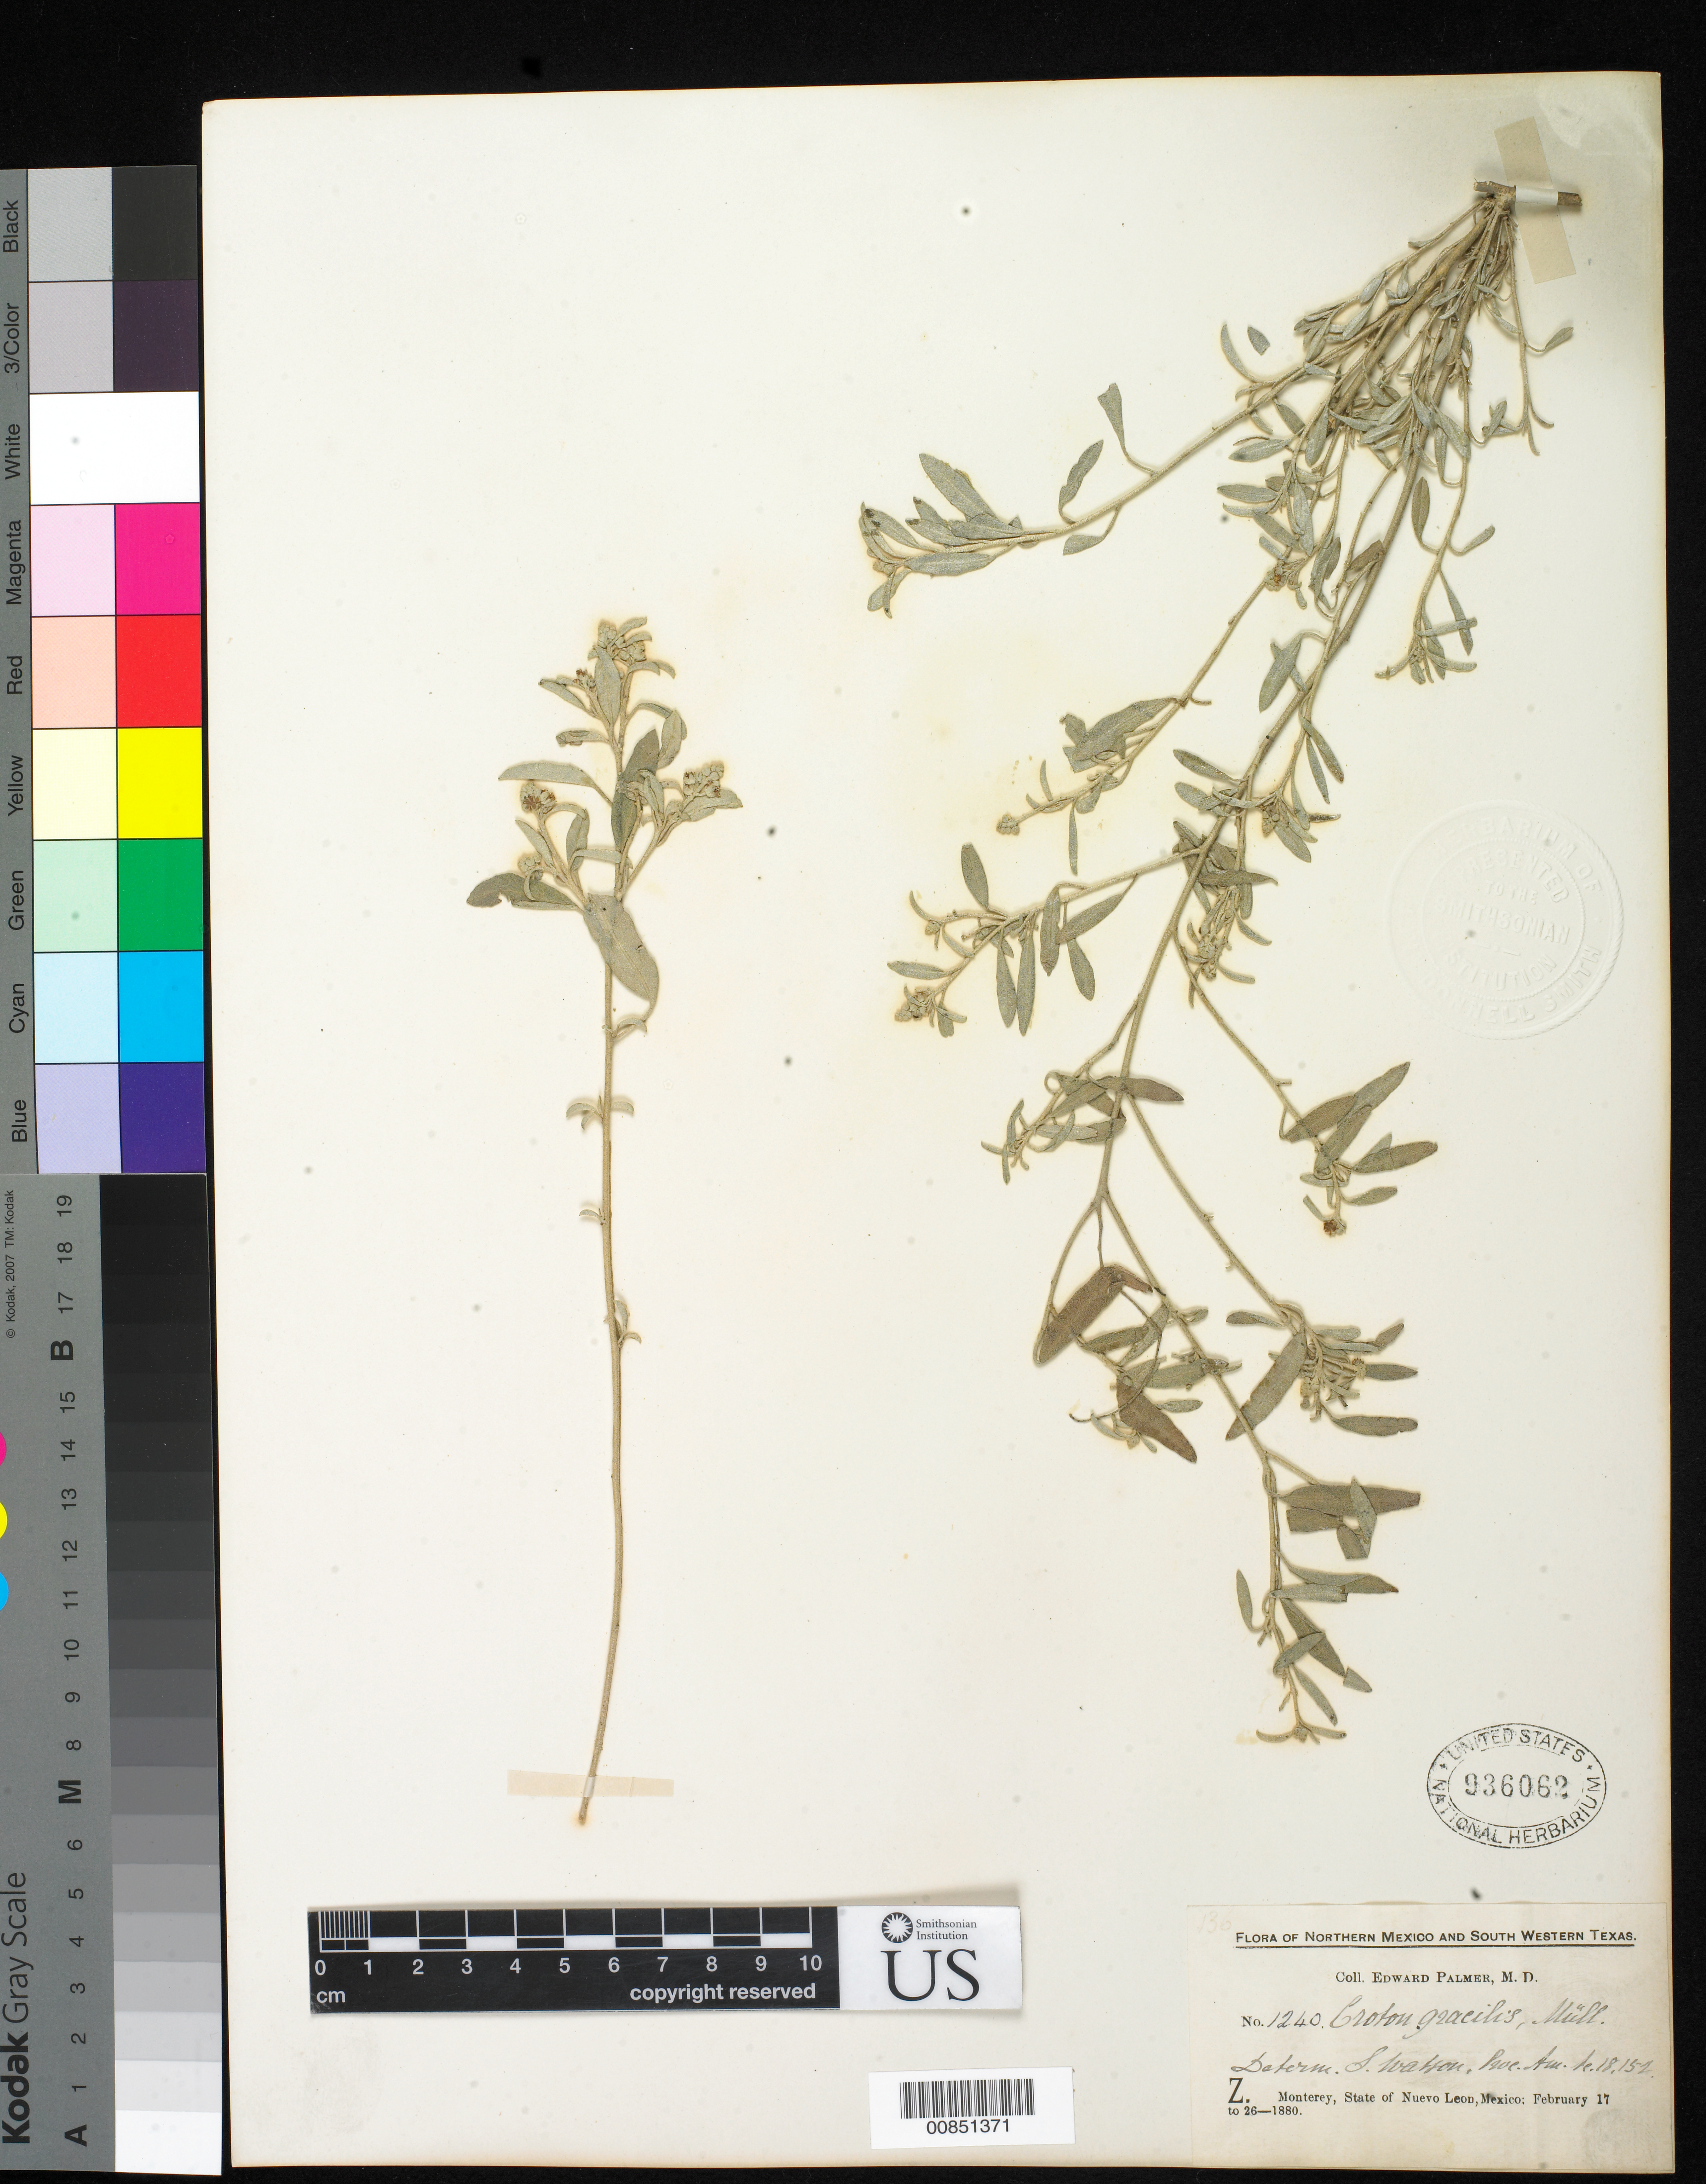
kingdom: Plantae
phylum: Tracheophyta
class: Magnoliopsida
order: Malpighiales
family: Euphorbiaceae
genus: Croton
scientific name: Croton gracilis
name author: Kunth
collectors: E. Palmer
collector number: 1240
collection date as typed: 17 Feb 1880 to 26 Feb 1880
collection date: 1880-02-17/1880-02-26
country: Mexico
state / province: Nuevo León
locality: Z. Monterrey, Nuevo León.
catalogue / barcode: US 936062